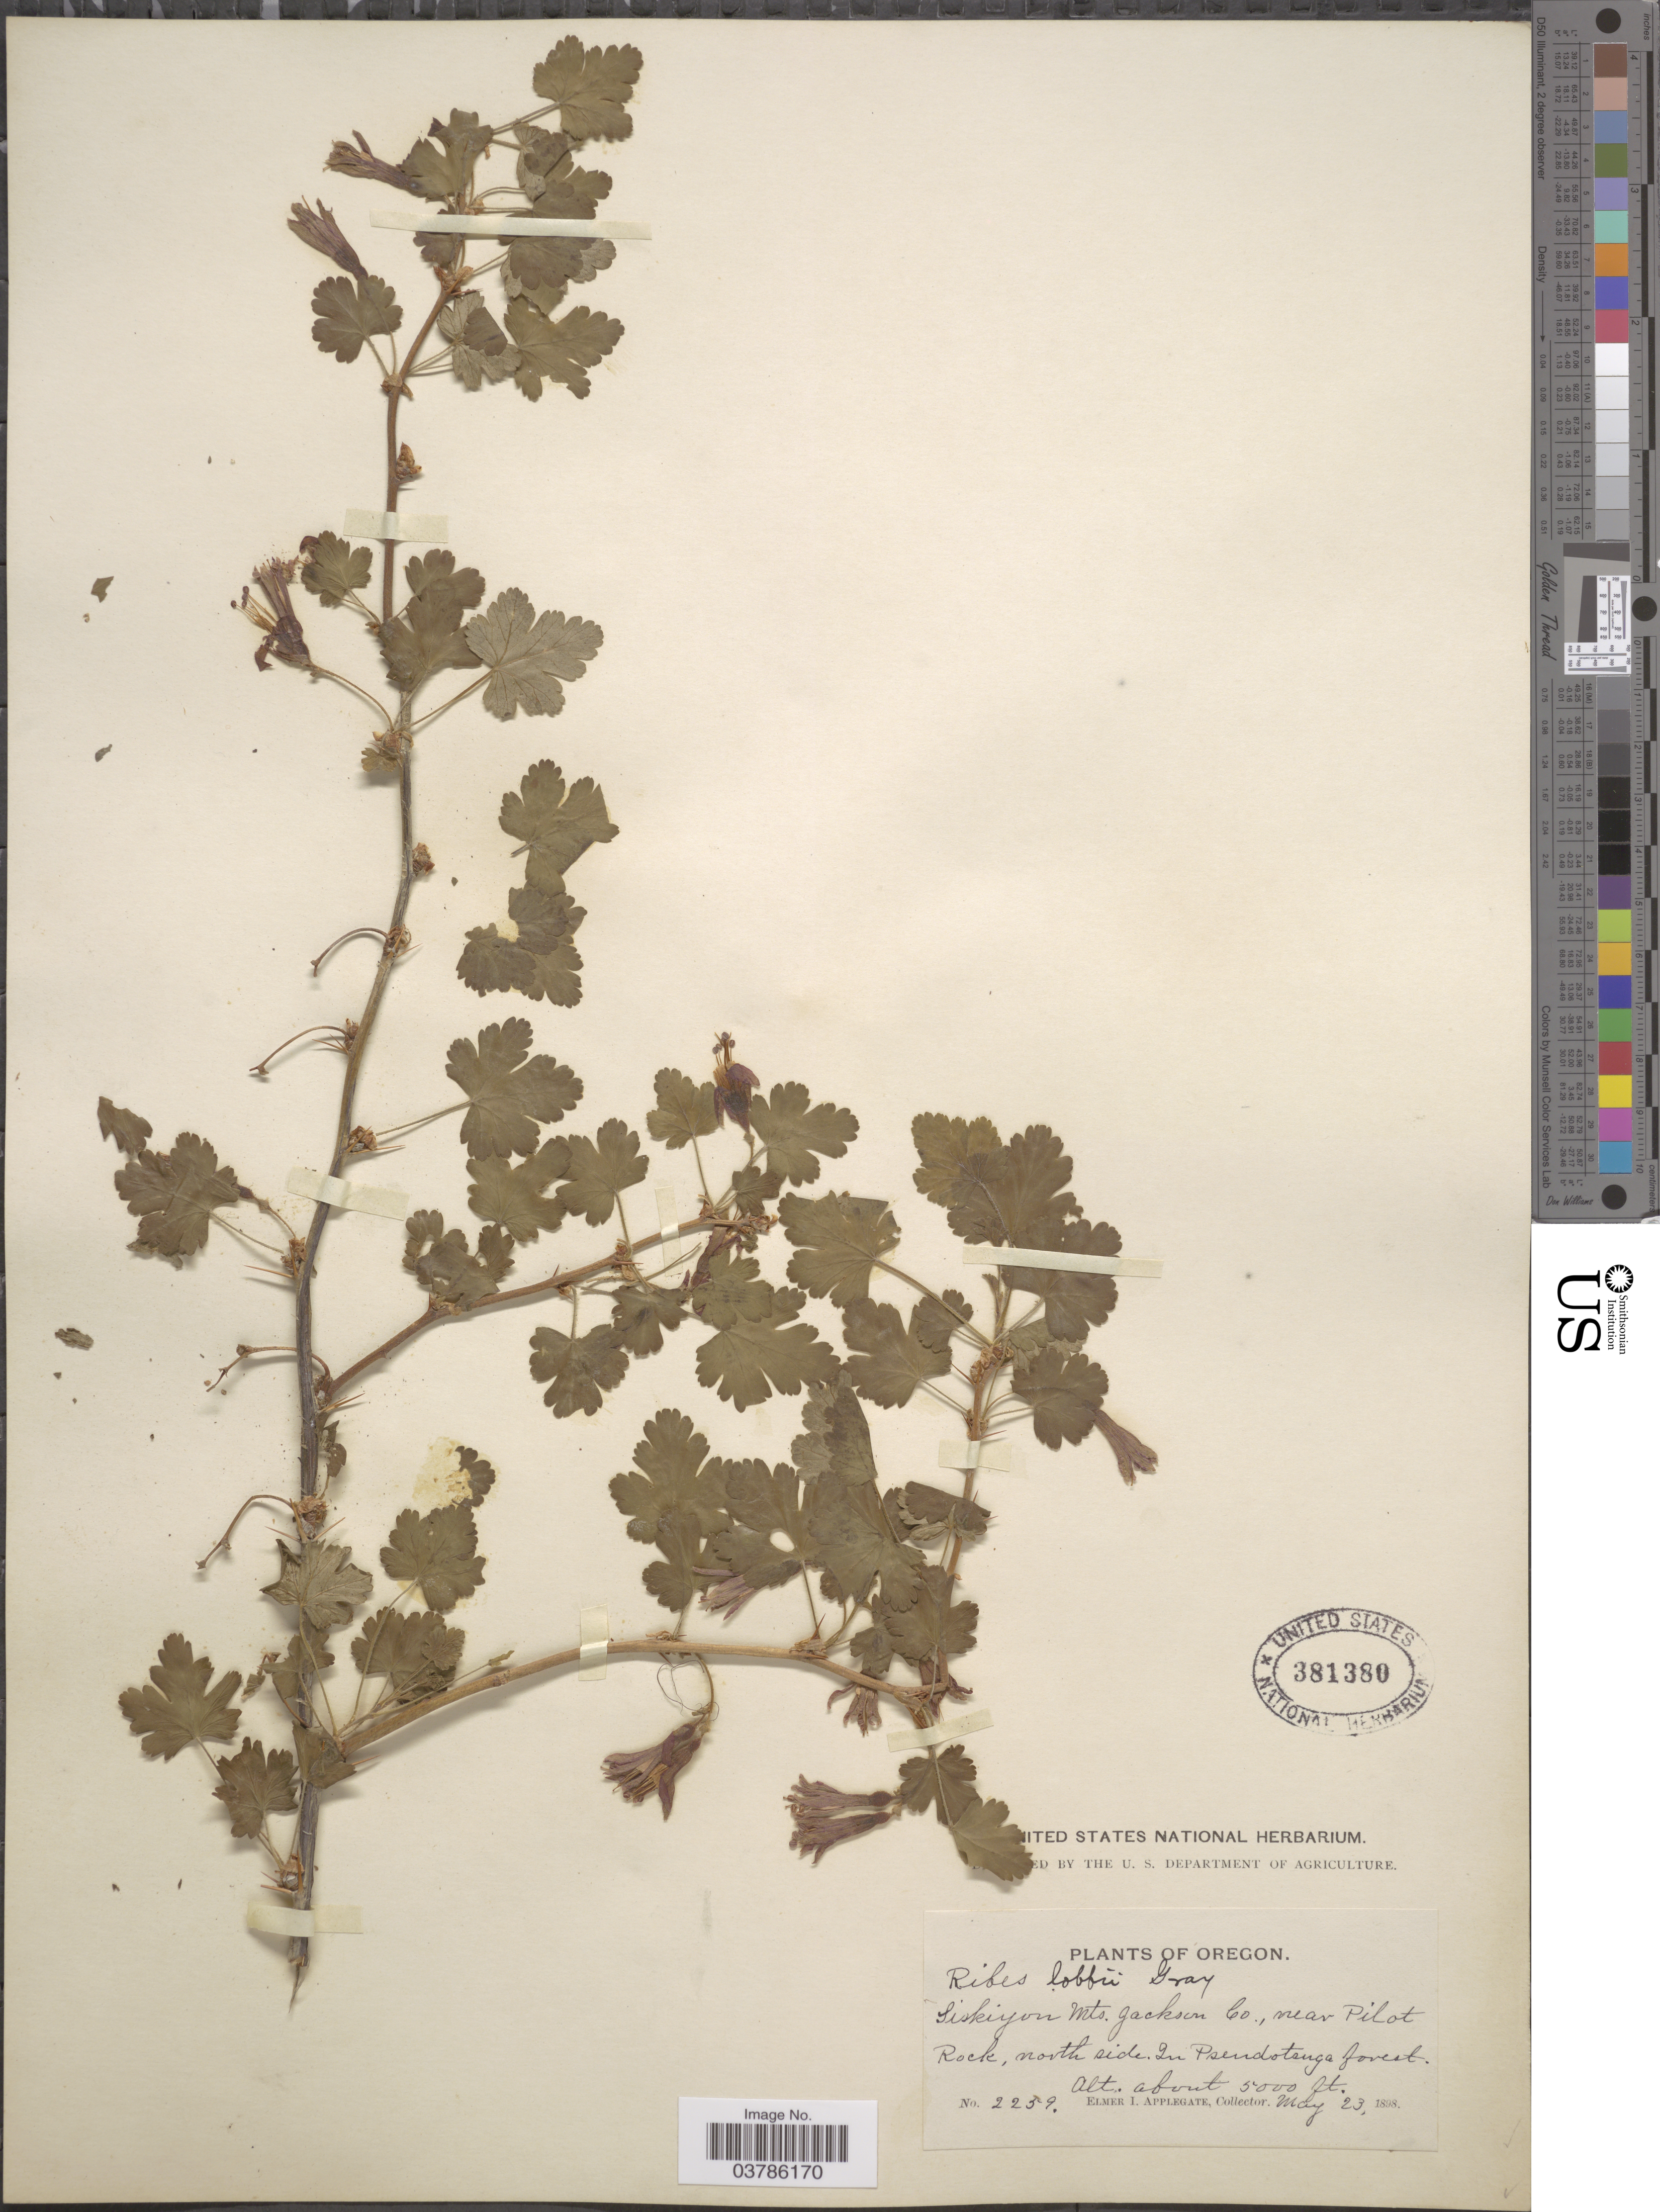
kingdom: Plantae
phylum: Tracheophyta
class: Magnoliopsida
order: Saxifragales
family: Grossulariaceae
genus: Ribes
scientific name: Ribes lobbii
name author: A. Gray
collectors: E. I. Applegate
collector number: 2259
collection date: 1898-05-23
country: United States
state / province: Oregon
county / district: Jackson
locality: Siskiyou Mts. Jackson Co., near Pilot Rock, north side. In Pseudotsuga forest.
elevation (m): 1524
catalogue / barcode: US 381380